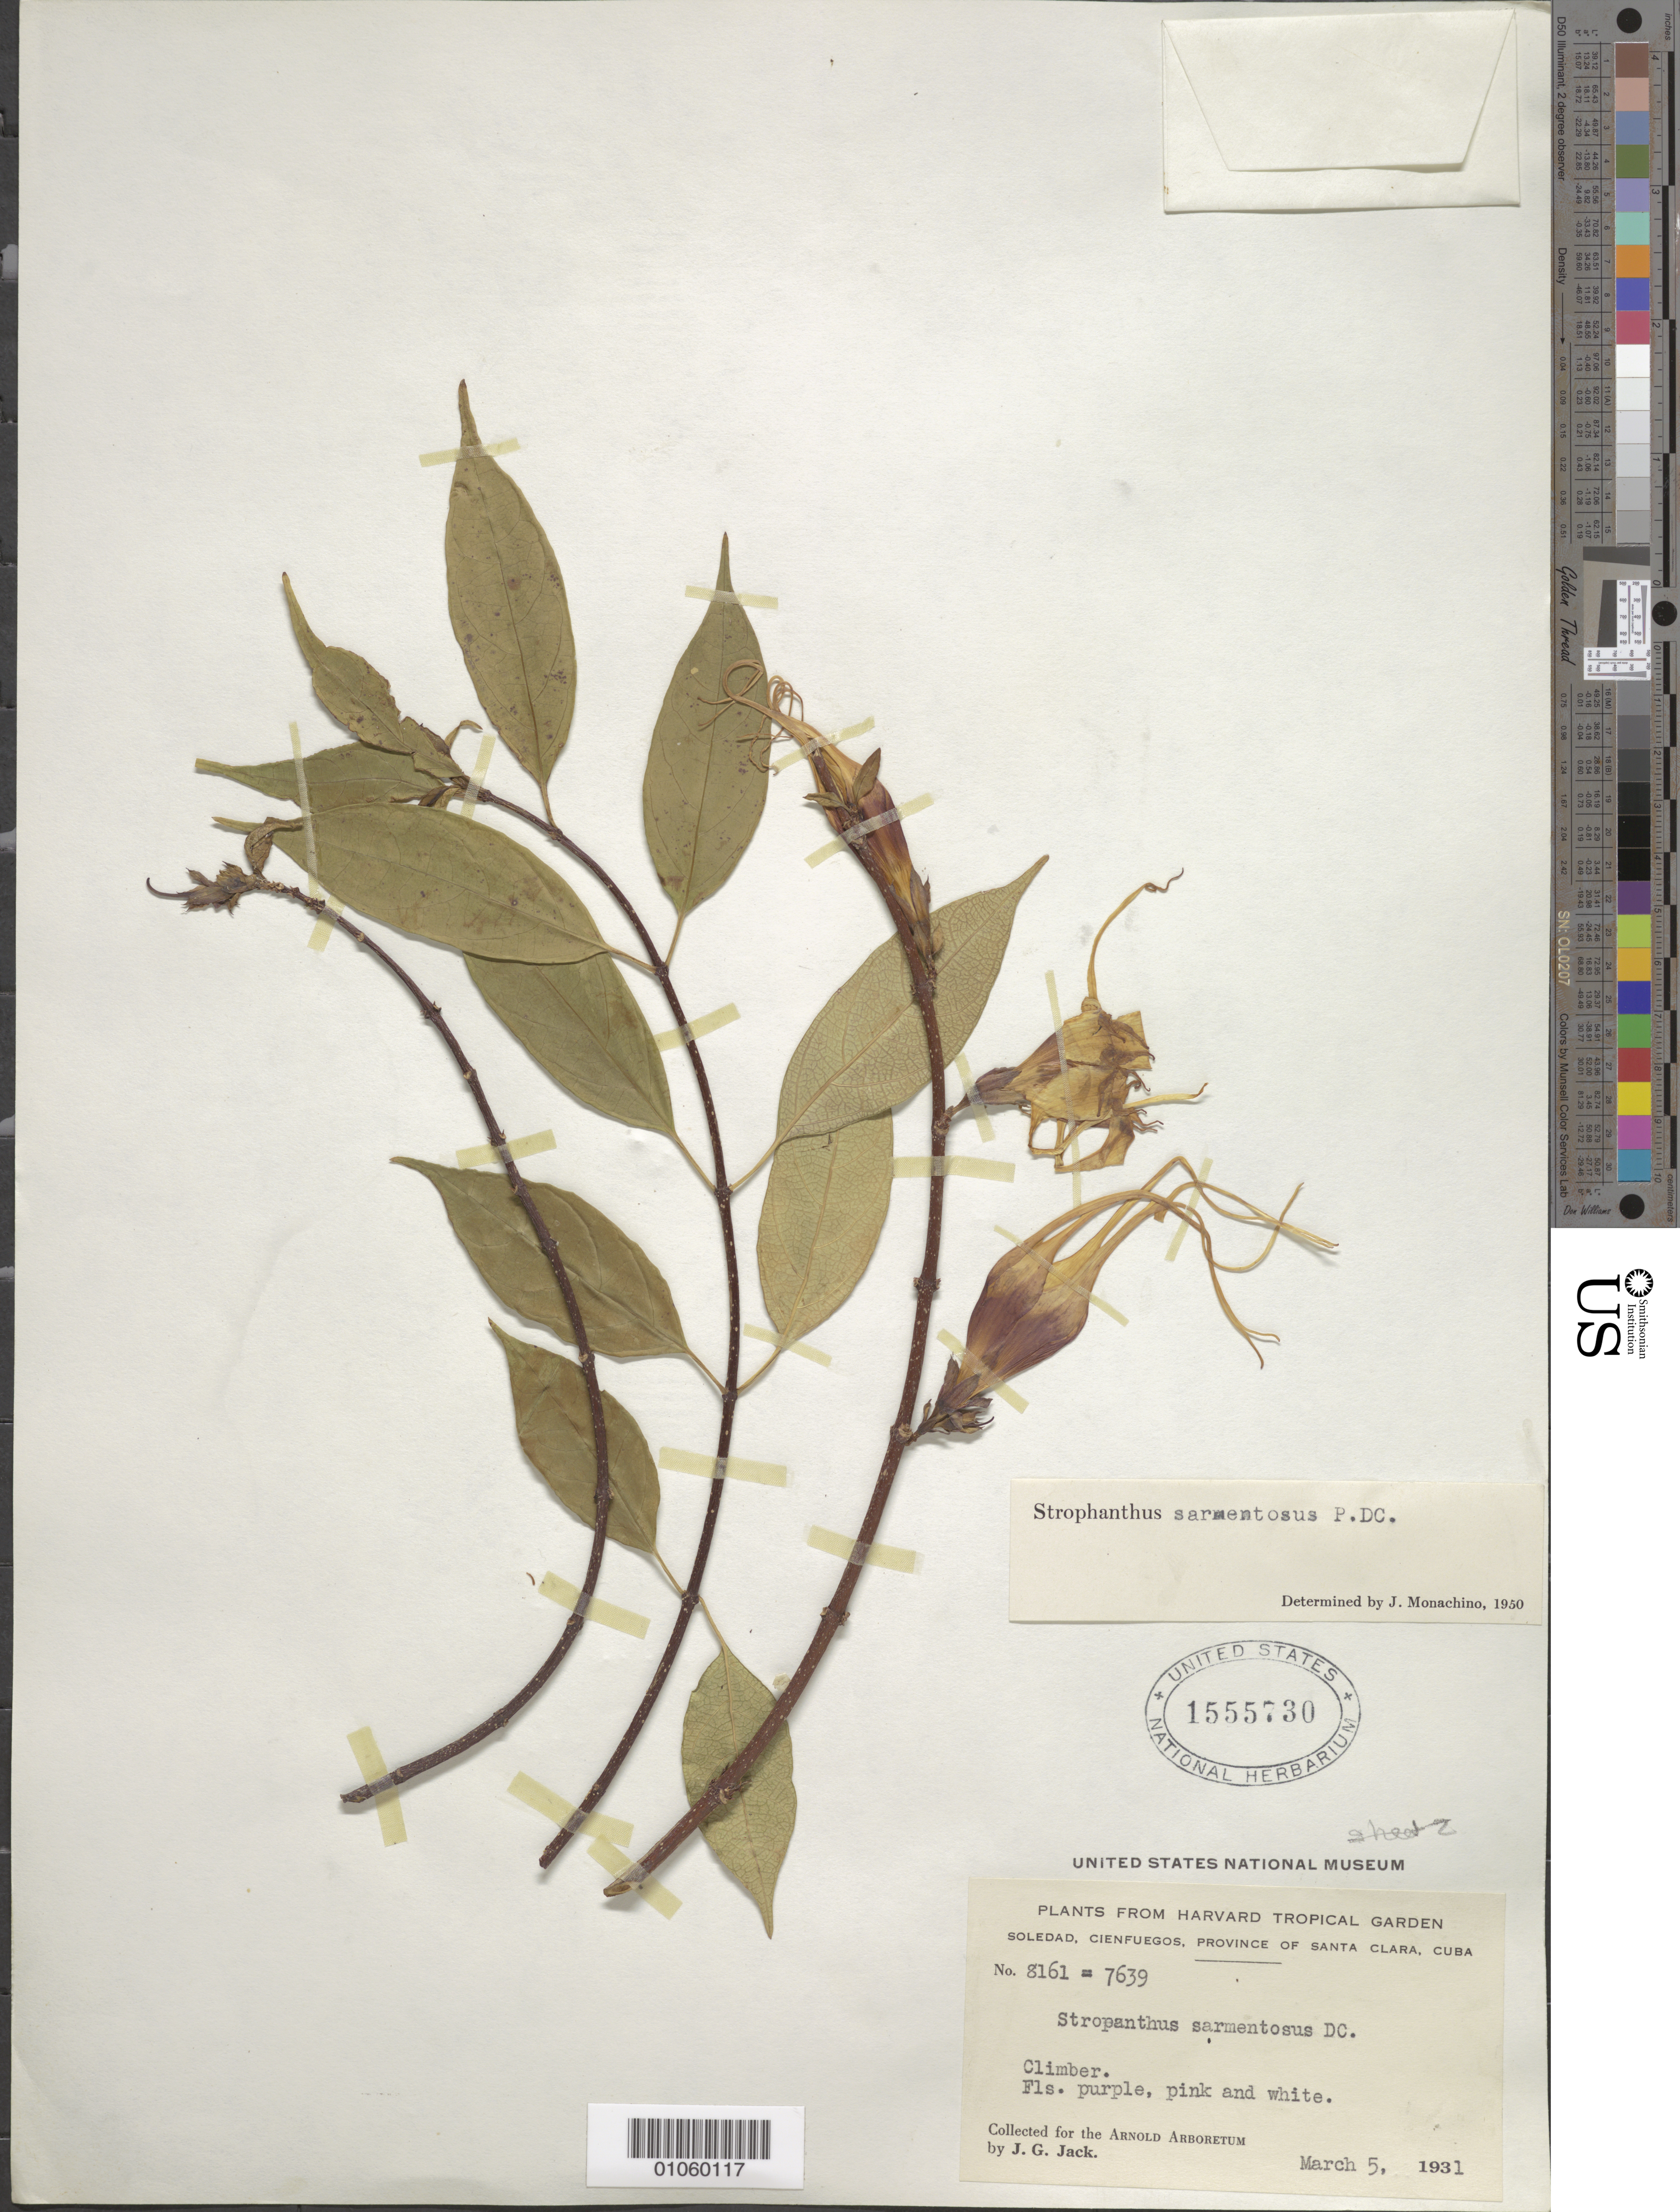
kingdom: Plantae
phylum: Tracheophyta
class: Magnoliopsida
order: Gentianales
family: Apocynaceae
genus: Strophanthus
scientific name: Strophanthus sarmentosus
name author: DC.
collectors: J. G. Jack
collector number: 8161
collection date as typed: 05 Mar 1931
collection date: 1931-03-05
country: Cuba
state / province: Cienfuegos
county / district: Santa Clara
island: Cuba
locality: Soledad, Cienfuegos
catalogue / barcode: US 1555730